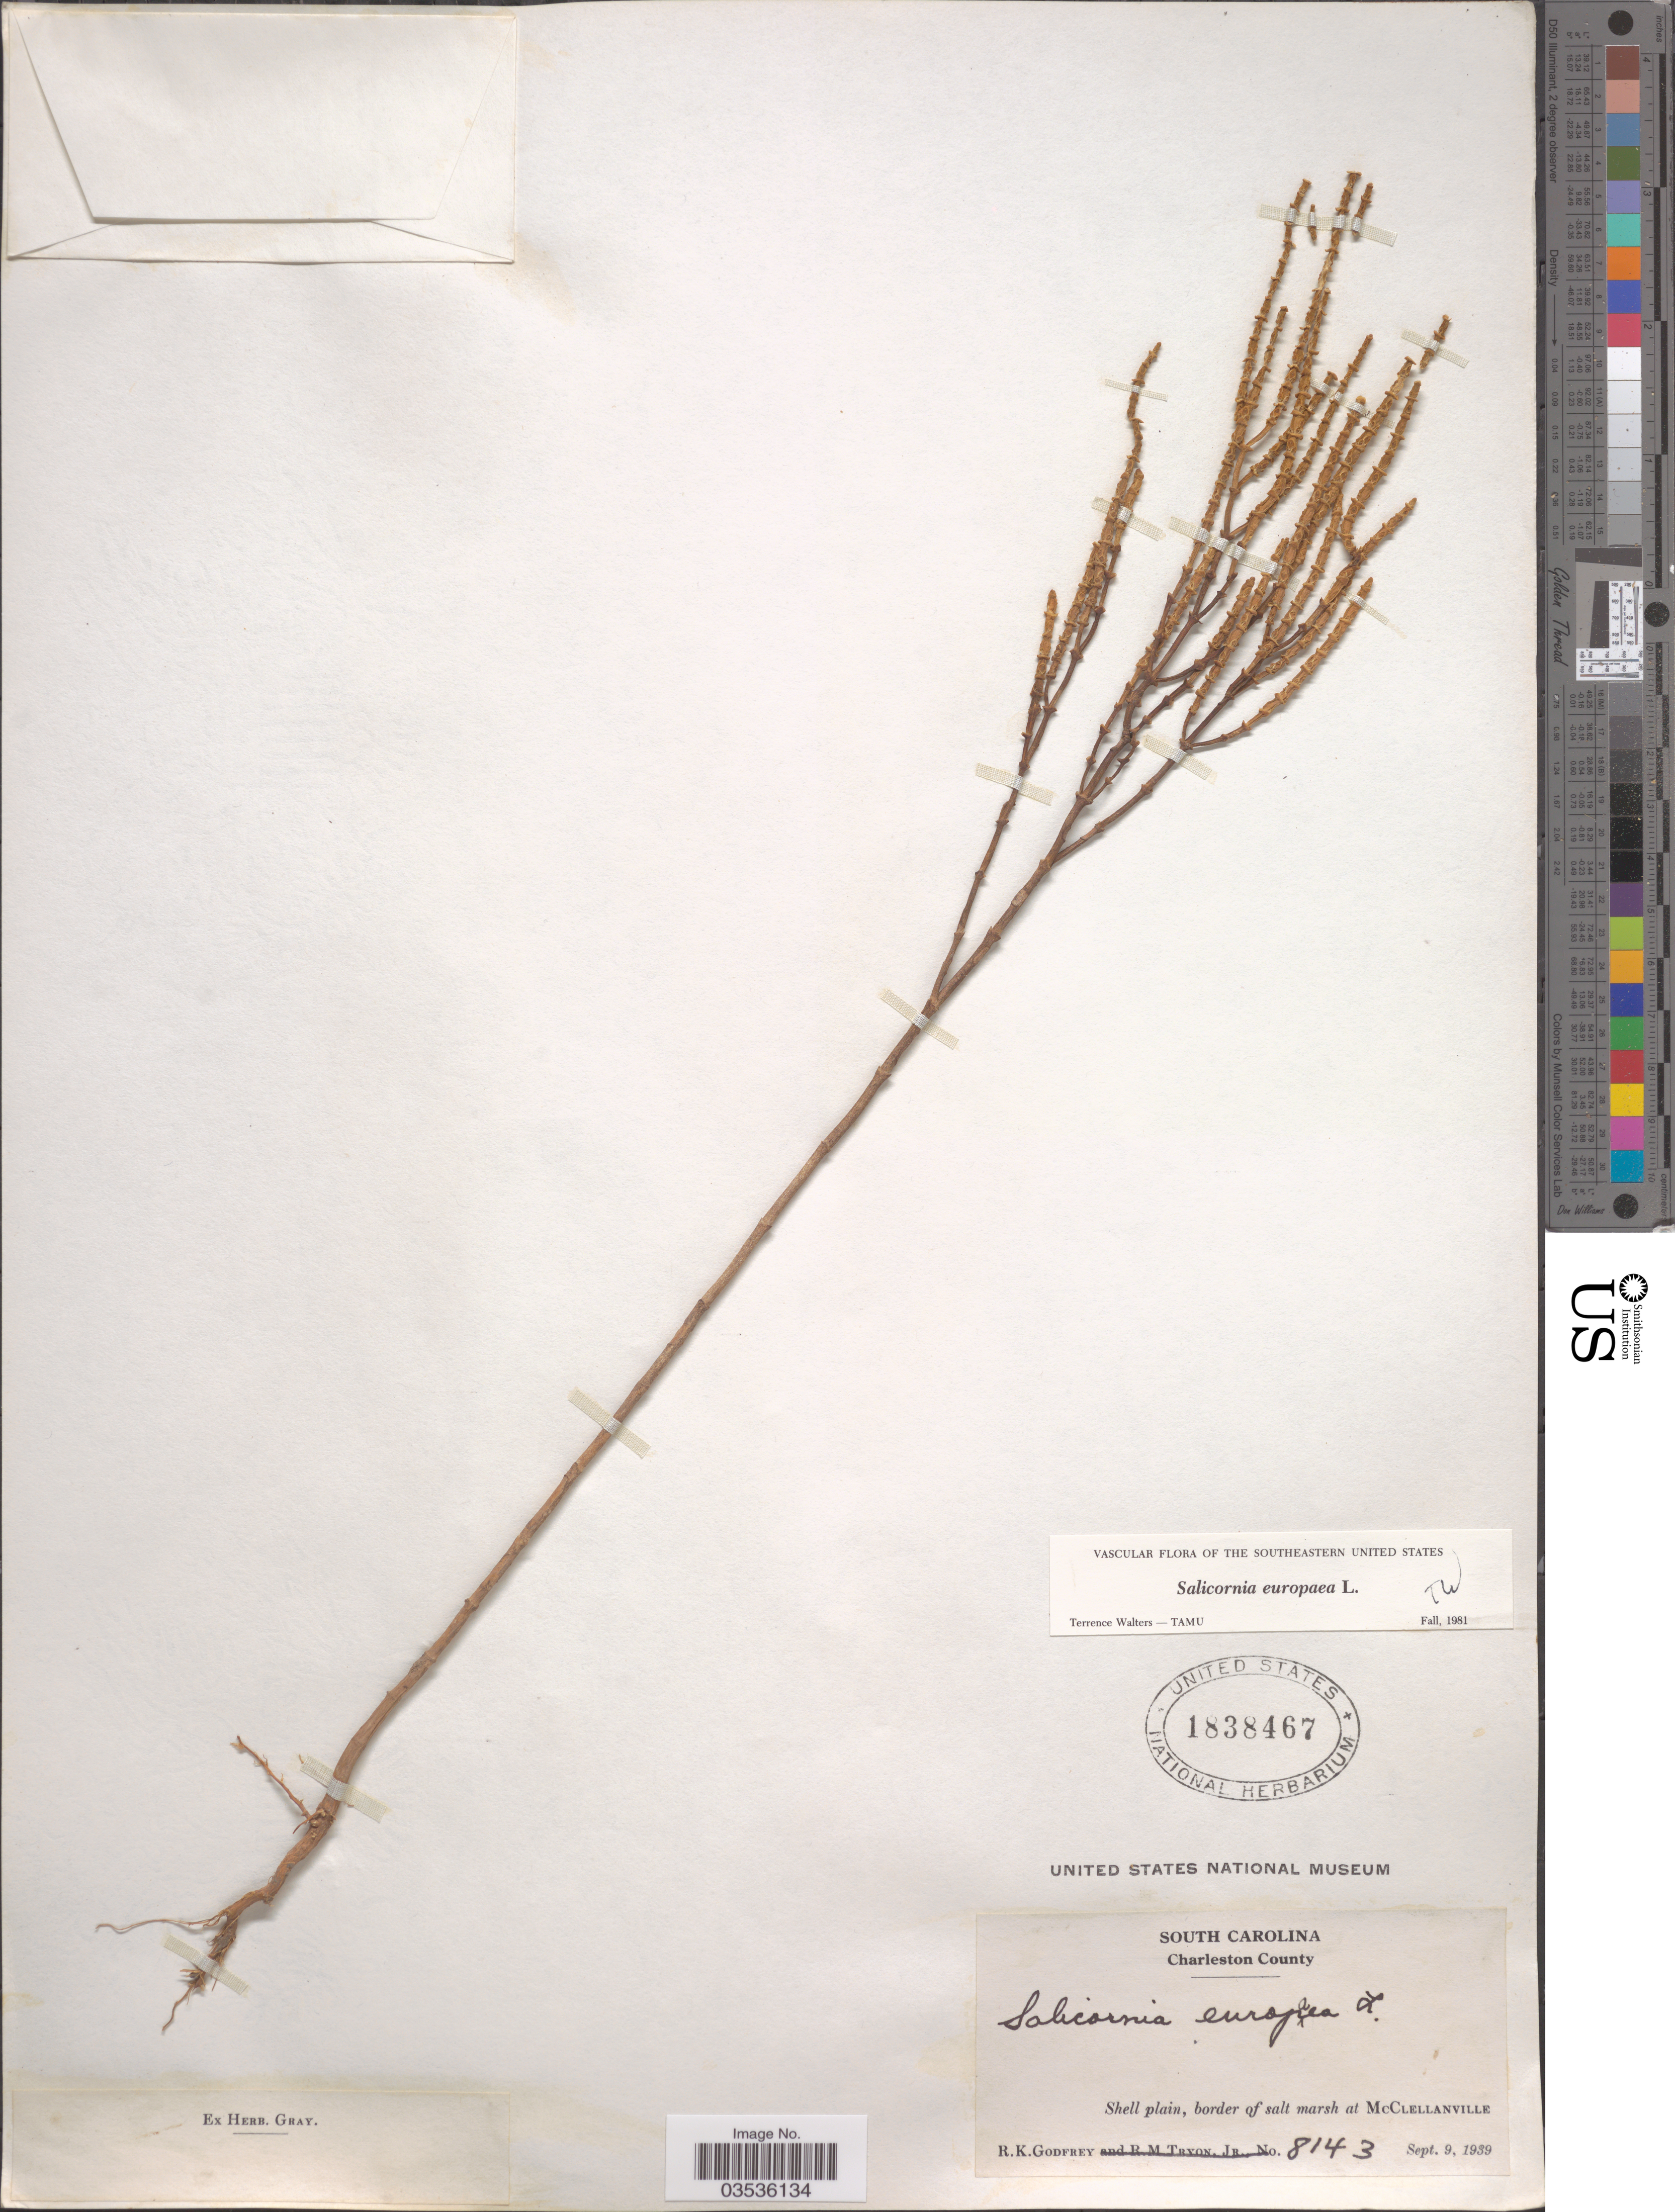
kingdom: Plantae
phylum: Tracheophyta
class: Magnoliopsida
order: Caryophyllales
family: Amaranthaceae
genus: Salicornia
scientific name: Salicornia europaea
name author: L.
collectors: R. K. Godfrey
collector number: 8143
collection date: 1939-09-09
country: United States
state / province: South Carolina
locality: Charleston County. Shell plain, border of salt marsh at McClellanville.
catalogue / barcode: US 1838467